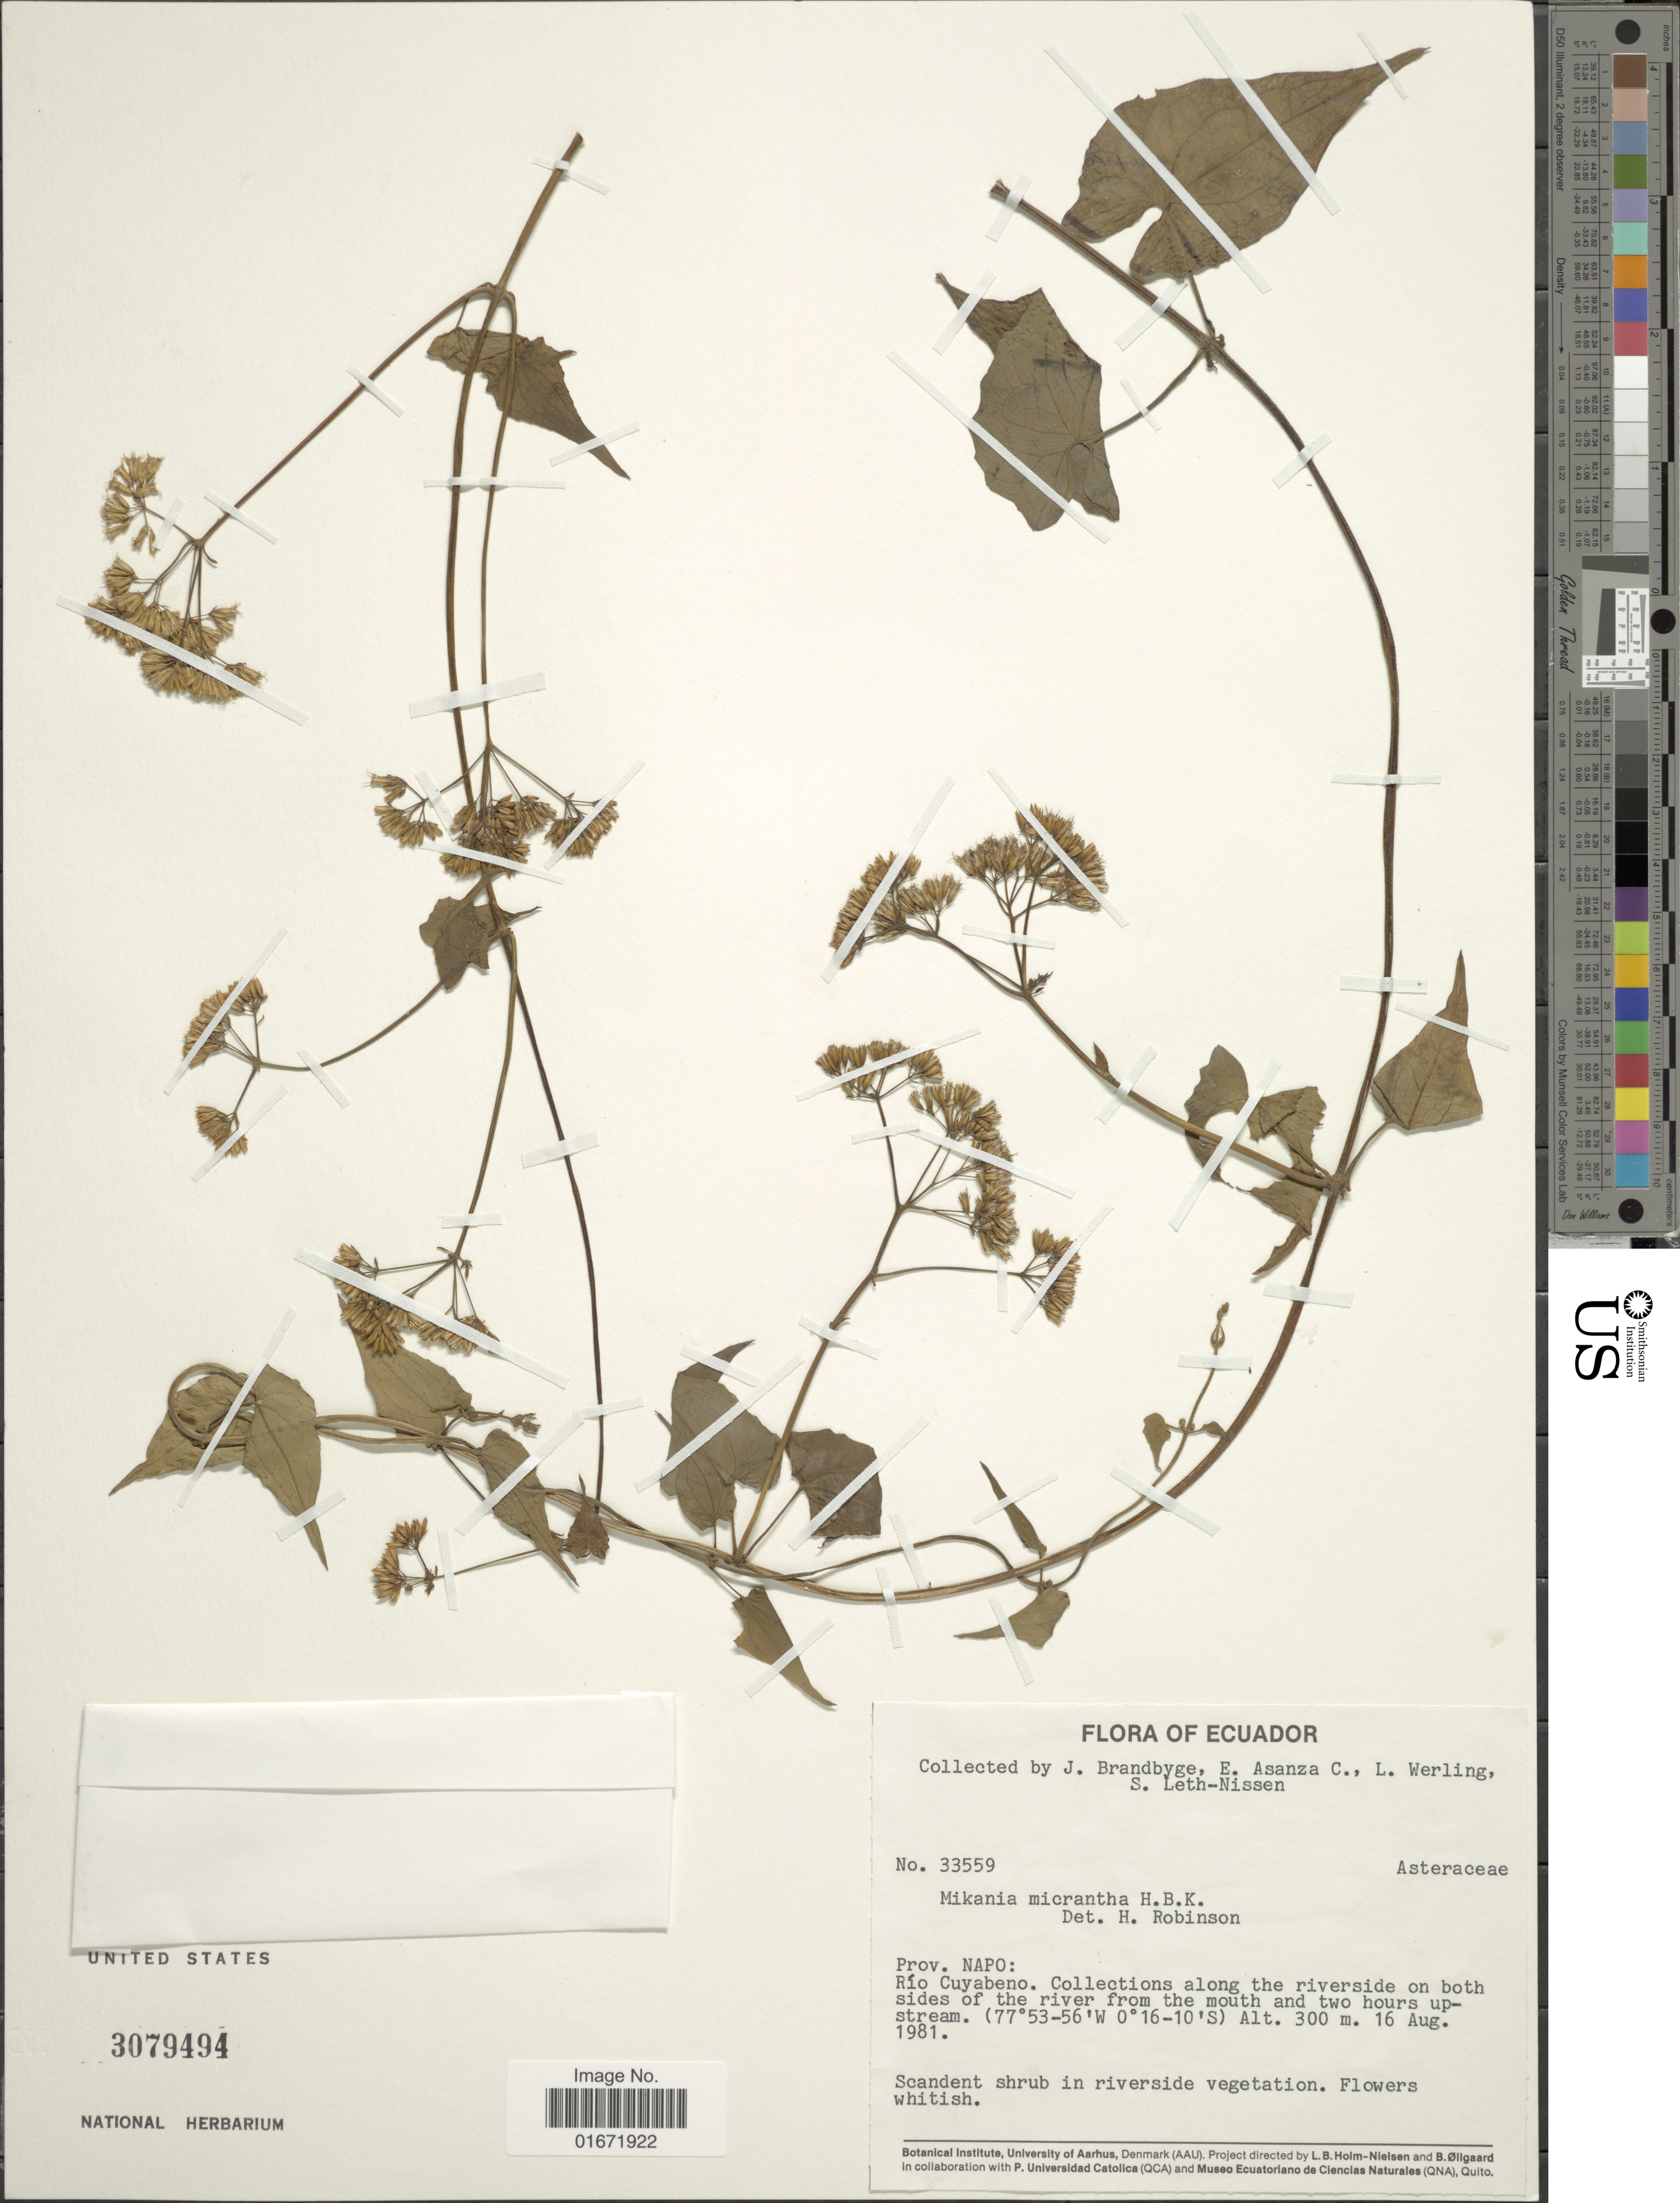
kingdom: Plantae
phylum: Tracheophyta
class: Magnoliopsida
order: Asterales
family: Asteraceae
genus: Mikania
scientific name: Mikania micrantha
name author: Kunth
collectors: J. Brandbyge, E. Asanza C., L. Werling & S. Leth-Nissen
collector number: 33559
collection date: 1981-08-16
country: Ecuador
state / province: Napo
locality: Prov. Napo: Río Cuyabeno. Collections along the riverside on both sides of the river from the mouth and two hours upstream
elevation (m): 300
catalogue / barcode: US 3079494